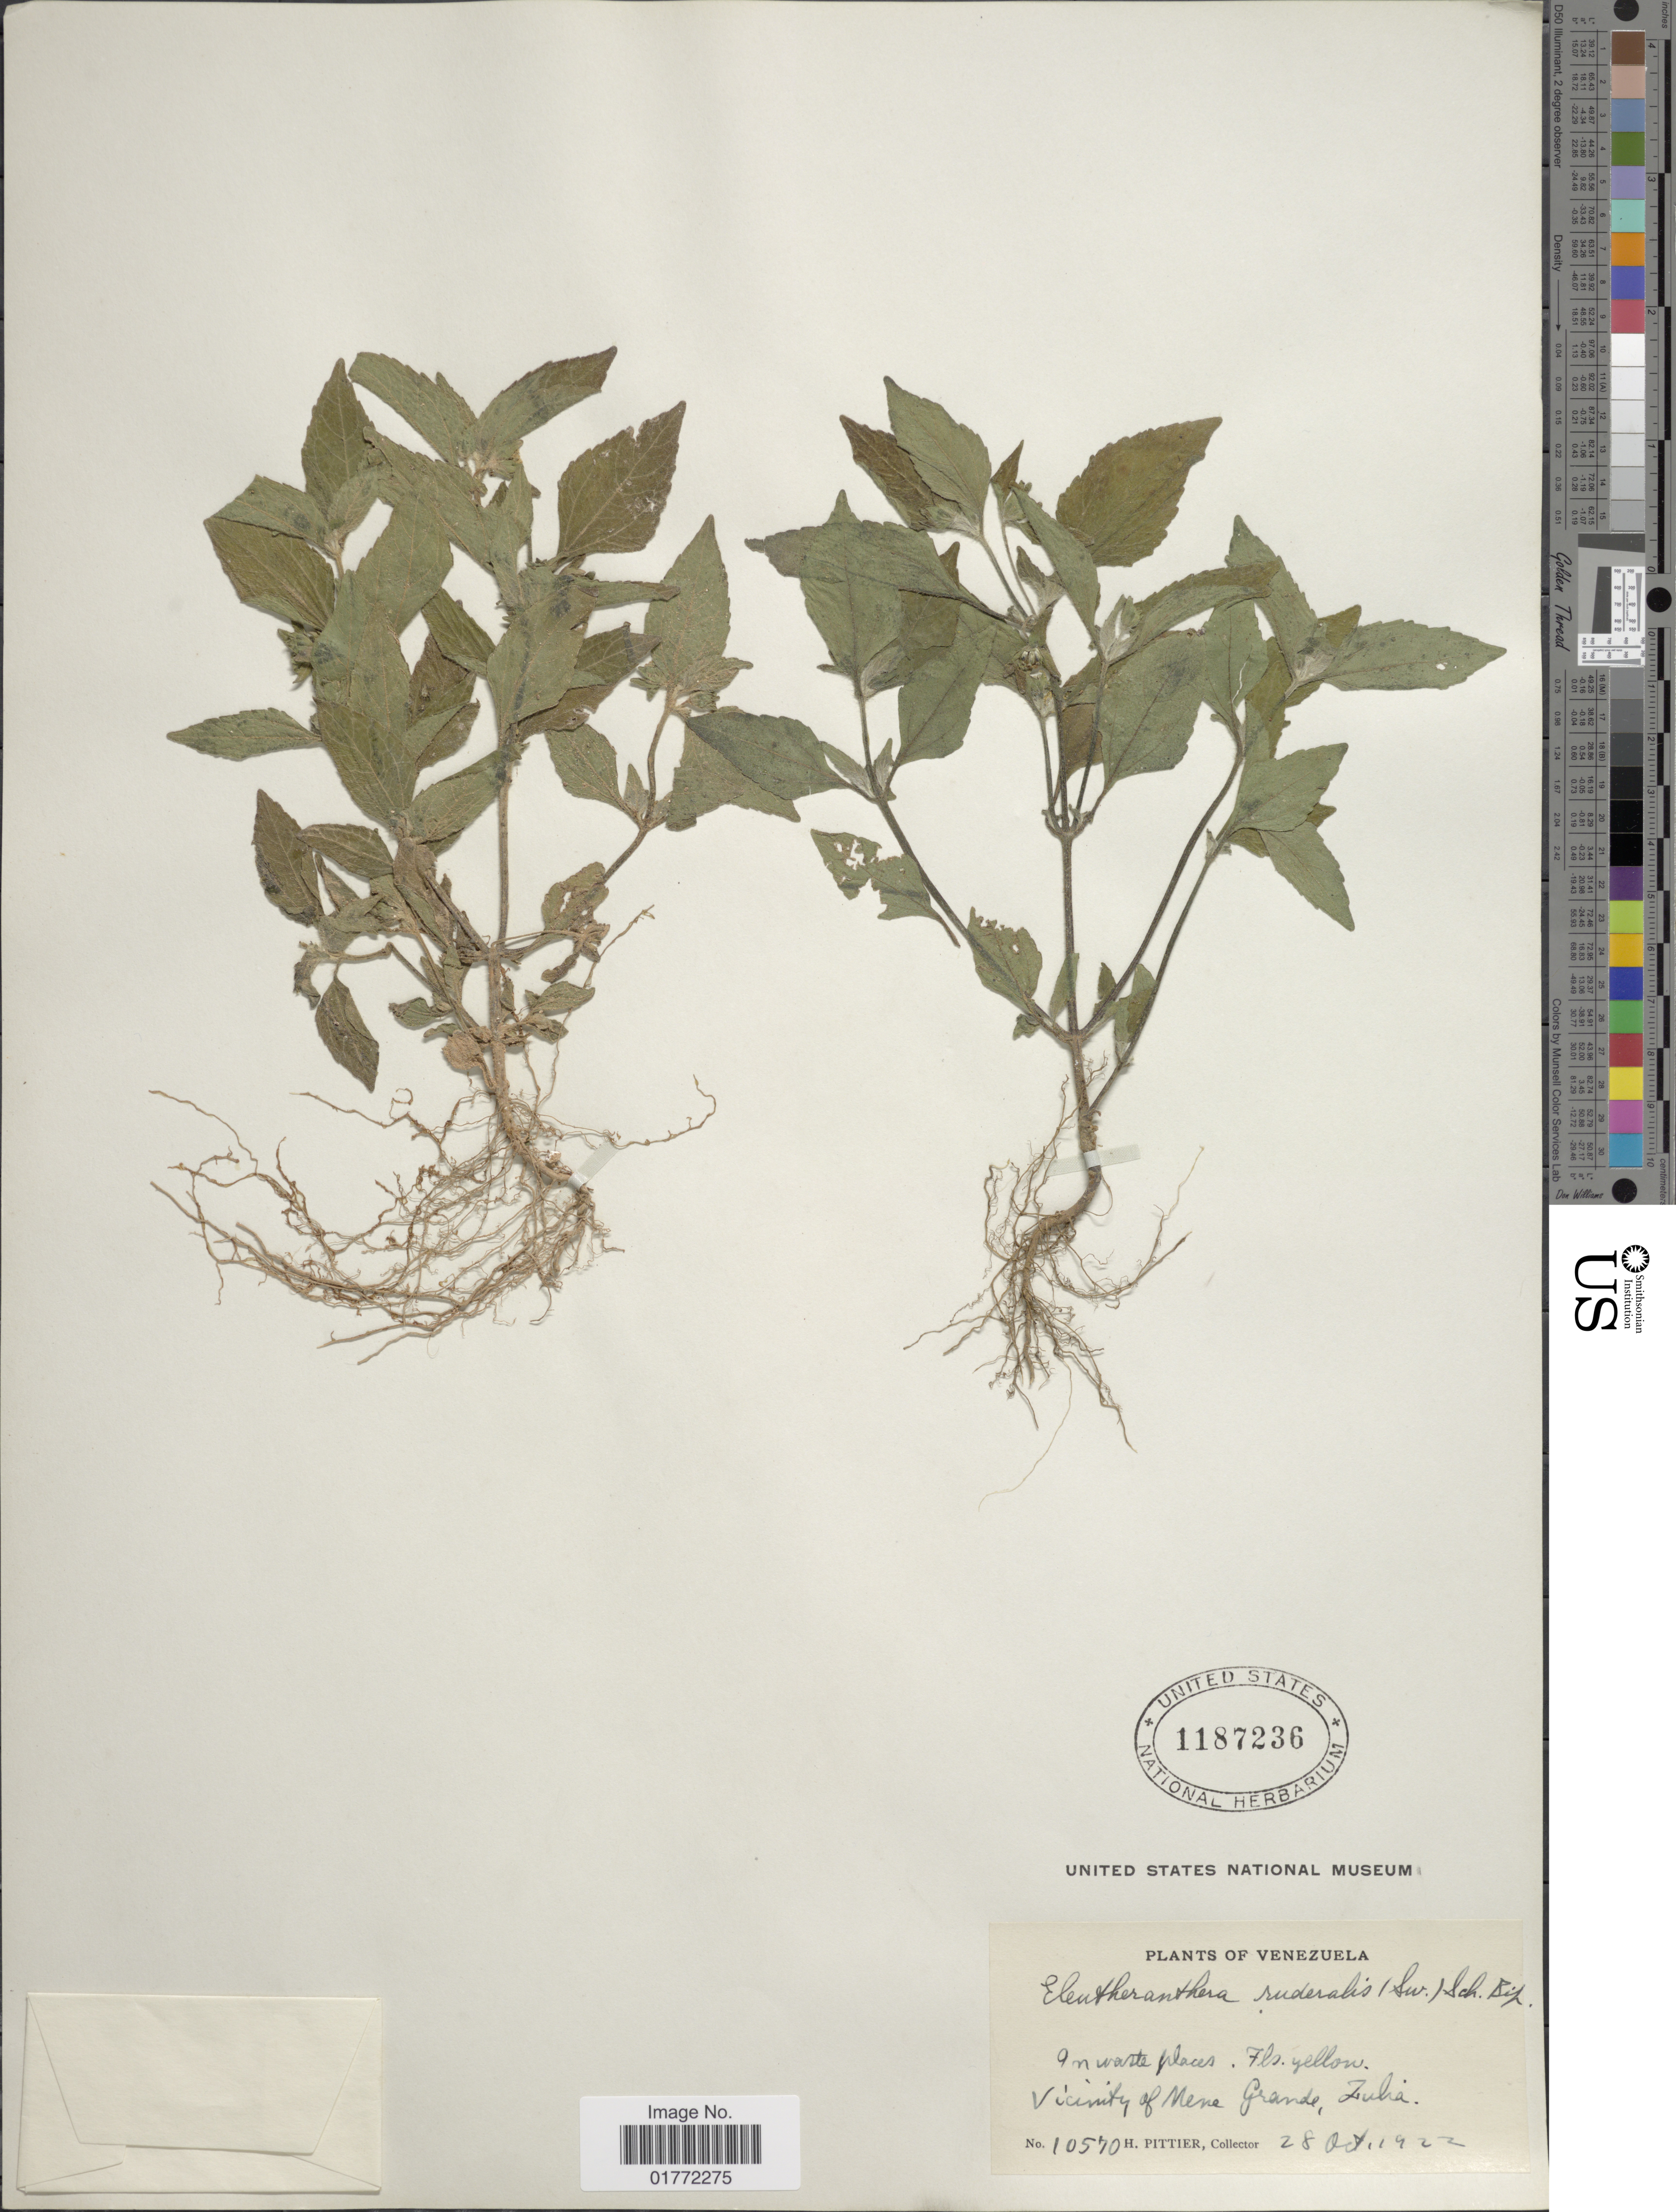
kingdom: Plantae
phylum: Tracheophyta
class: Magnoliopsida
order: Asterales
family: Asteraceae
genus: Eleutheranthera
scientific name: Eleutheranthera ruderalis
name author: (Sw.) Sch. Bip.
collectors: H. F. Pittier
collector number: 10570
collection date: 1922-10-28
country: Venezuela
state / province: Zulia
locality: Vicinity of Mene Grande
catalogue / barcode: US 1187236